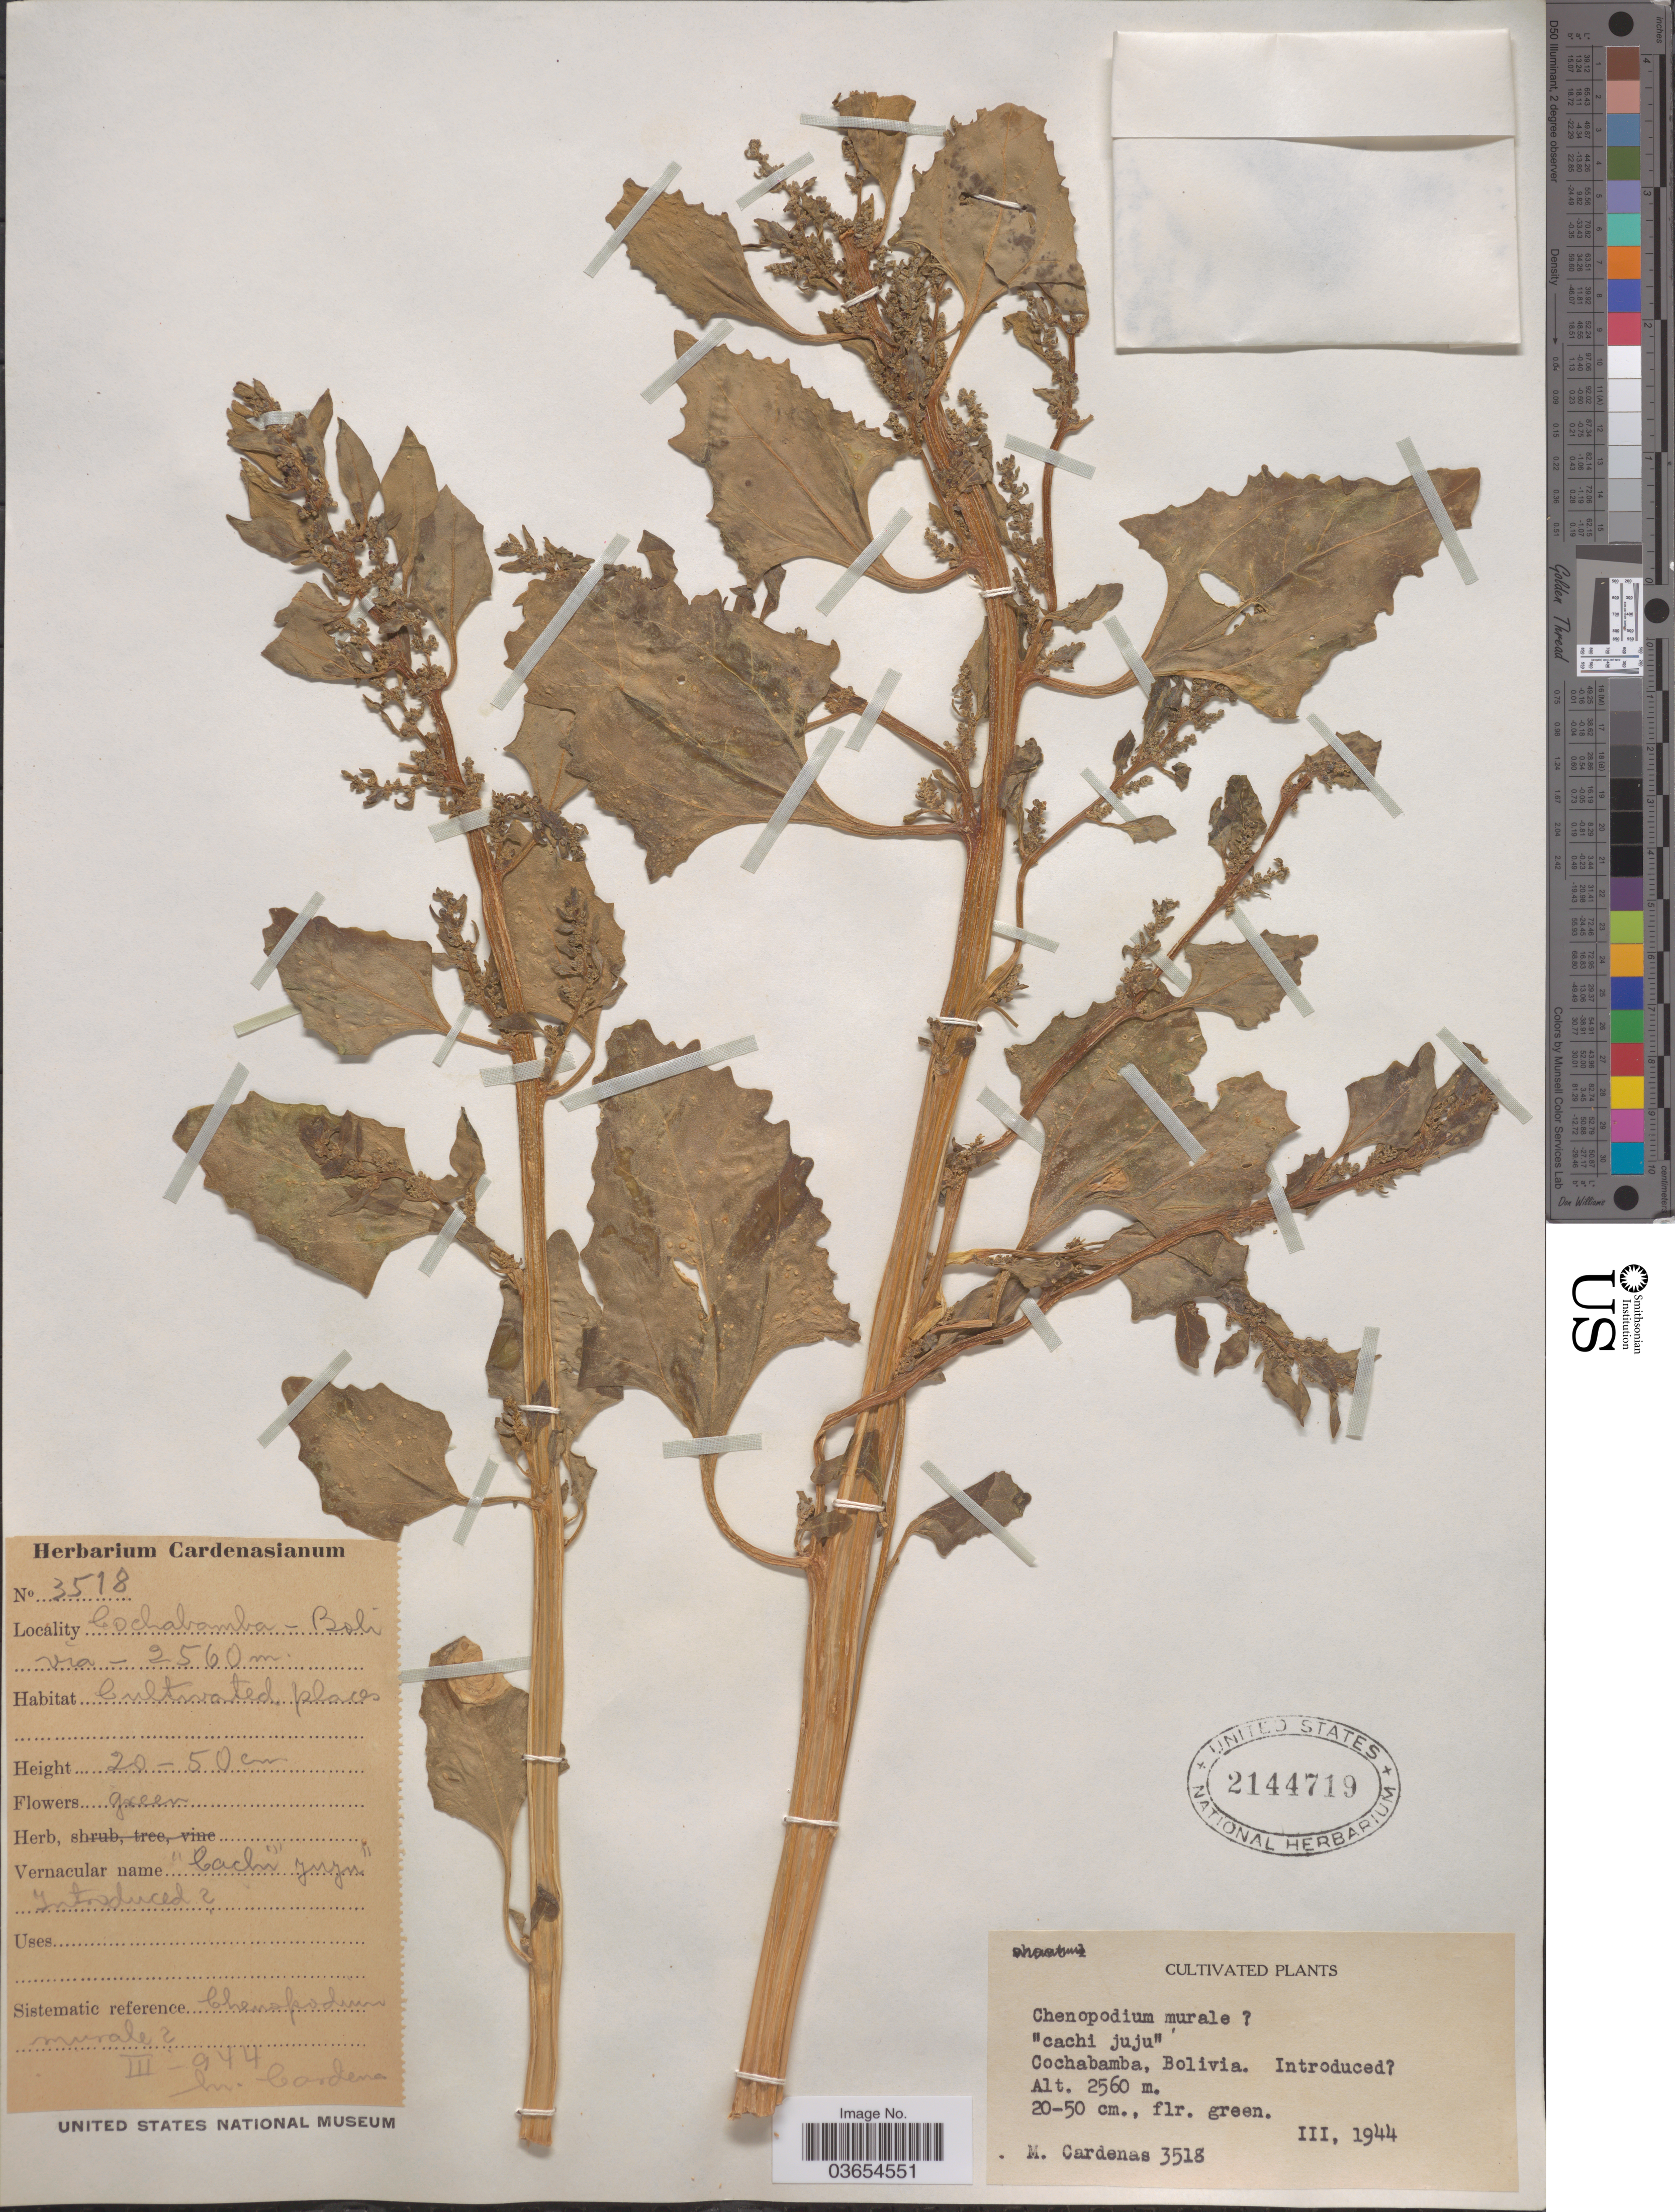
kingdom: Plantae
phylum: Tracheophyta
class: Magnoliopsida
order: Caryophyllales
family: Amaranthaceae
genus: Chenopodium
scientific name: Chenopodium murale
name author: L.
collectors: M. Cárdenas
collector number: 3518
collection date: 1944-03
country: Bolivia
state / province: Cochabamba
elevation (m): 2560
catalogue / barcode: US 2144719